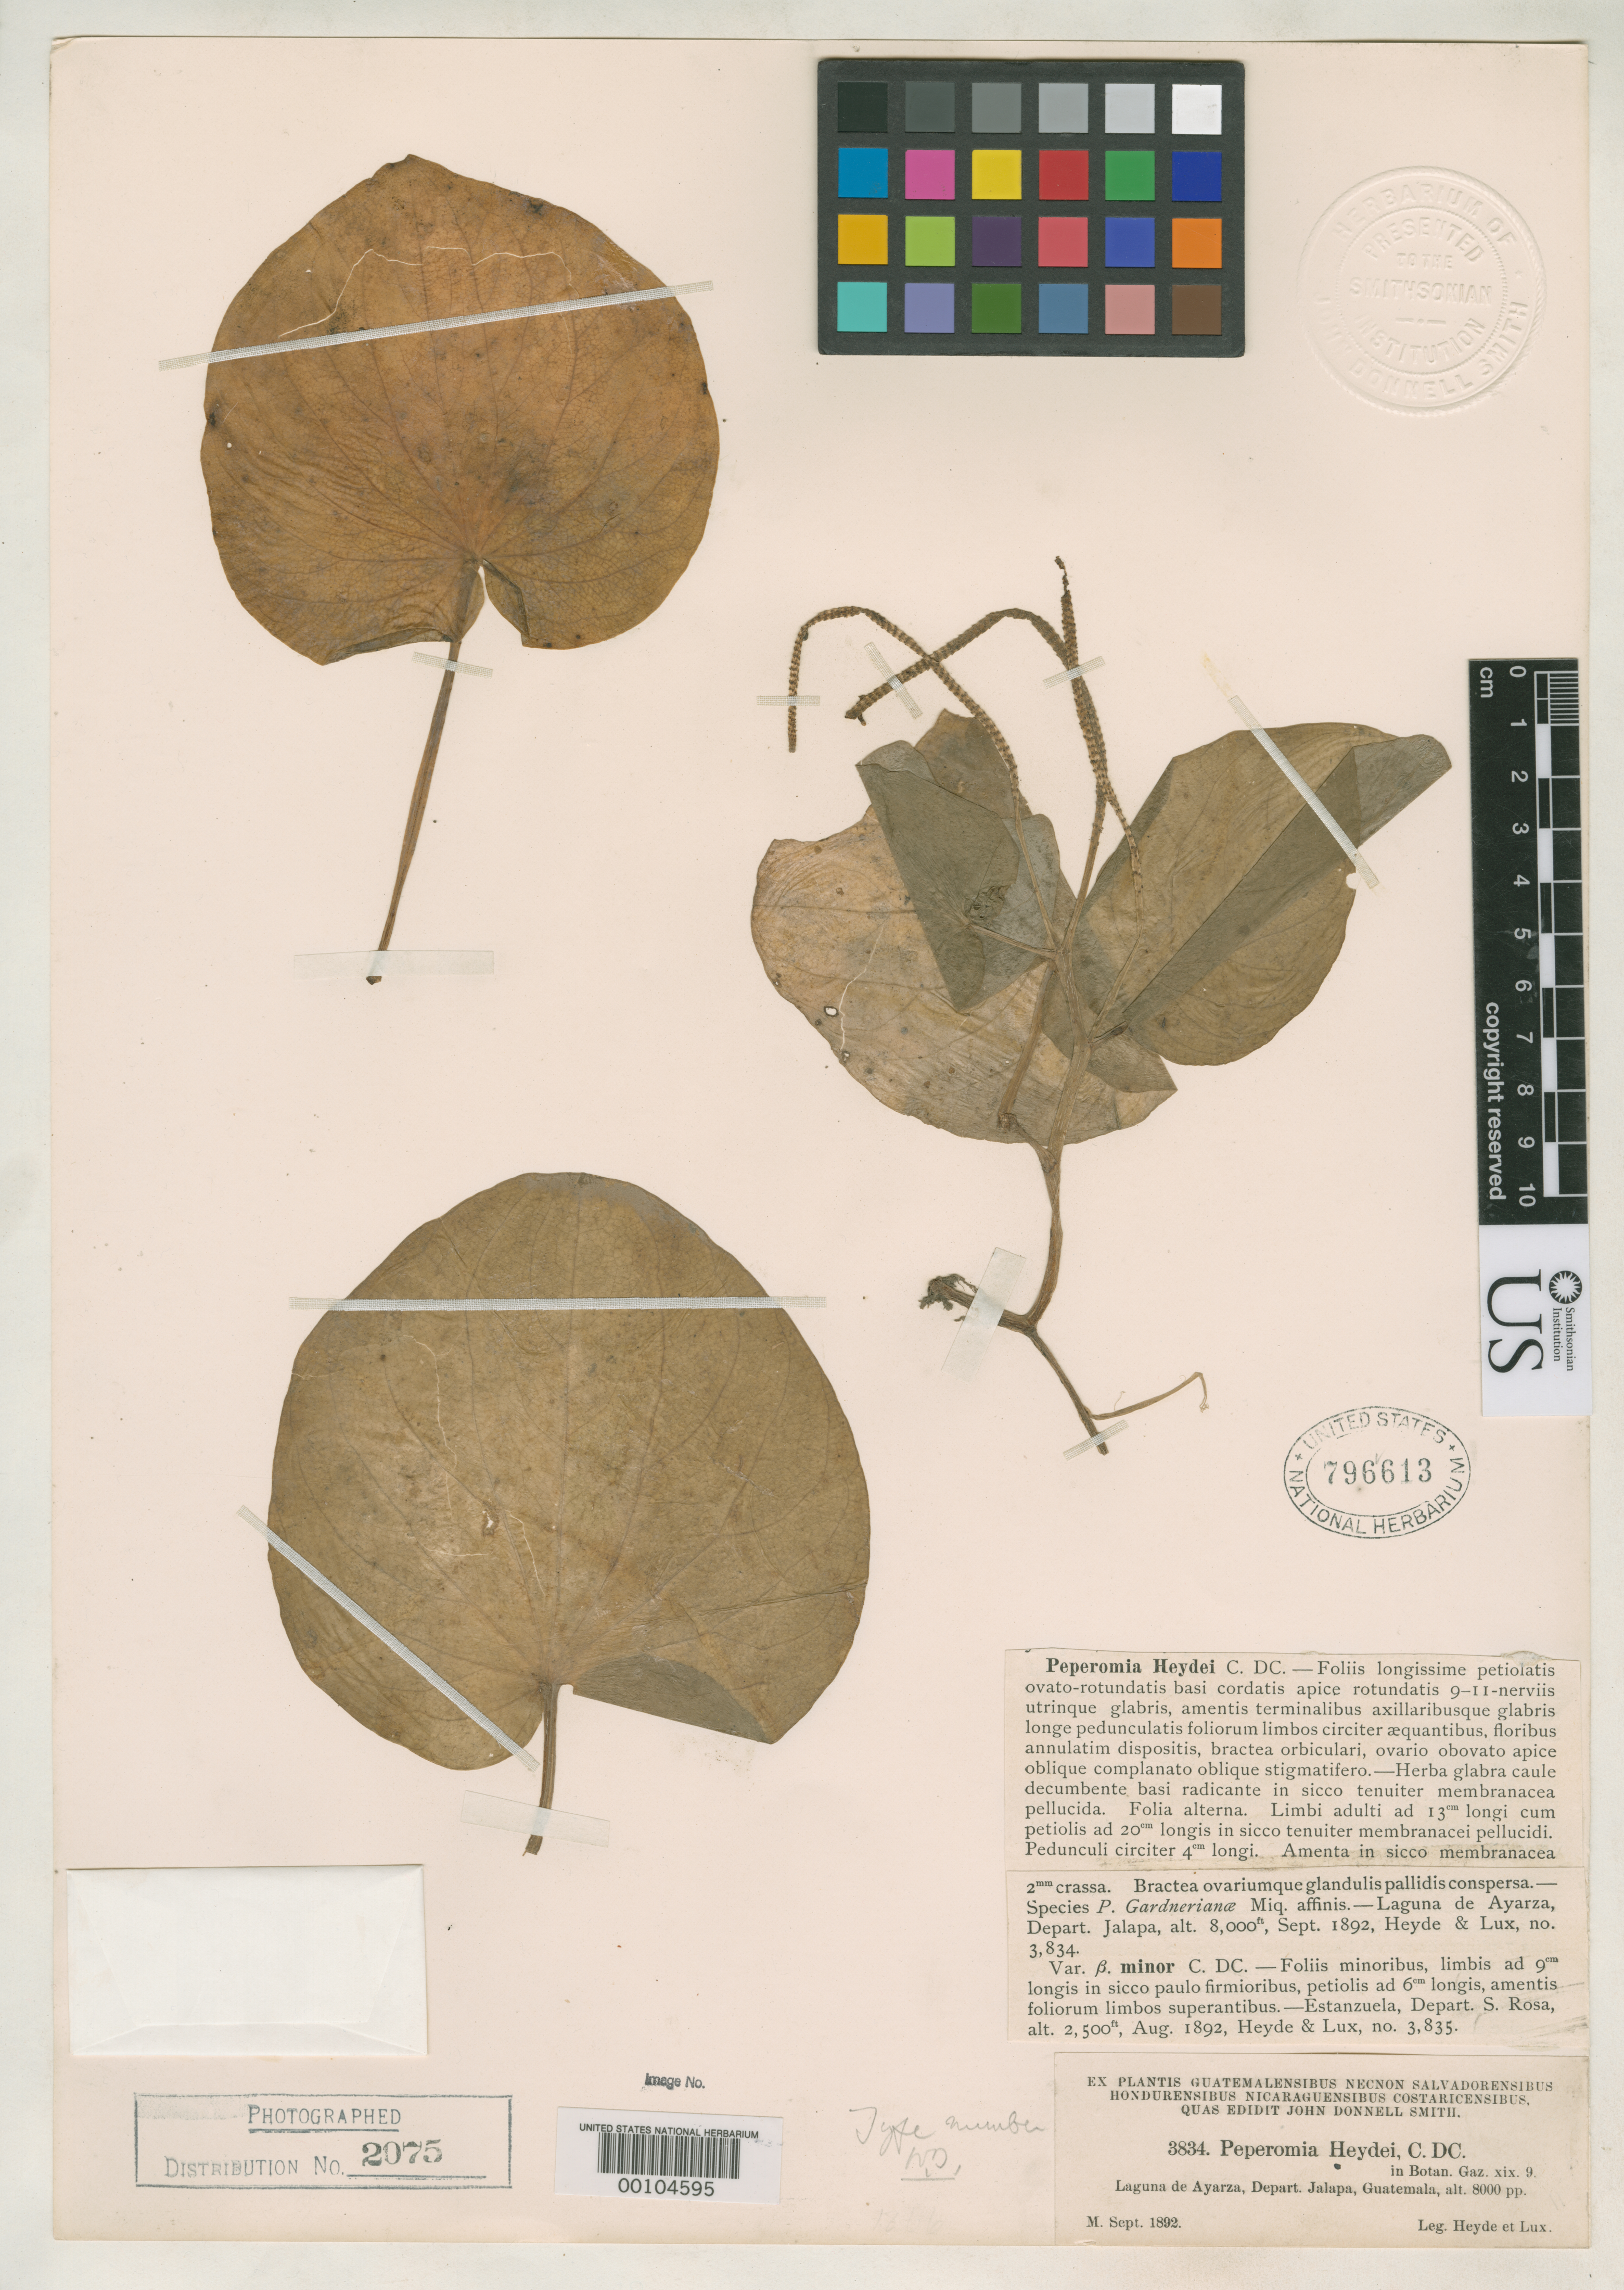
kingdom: Plantae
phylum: Tracheophyta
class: Magnoliopsida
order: Piperales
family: Piperaceae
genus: Peperomia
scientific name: Peperomia heydei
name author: C. DC.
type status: Isotype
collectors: E. T. Heyde & E. Lux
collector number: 3834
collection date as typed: Sep 1892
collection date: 1892-09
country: Guatemala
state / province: Jalapa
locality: Laguna de Ayarza.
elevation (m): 2438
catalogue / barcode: US 796613